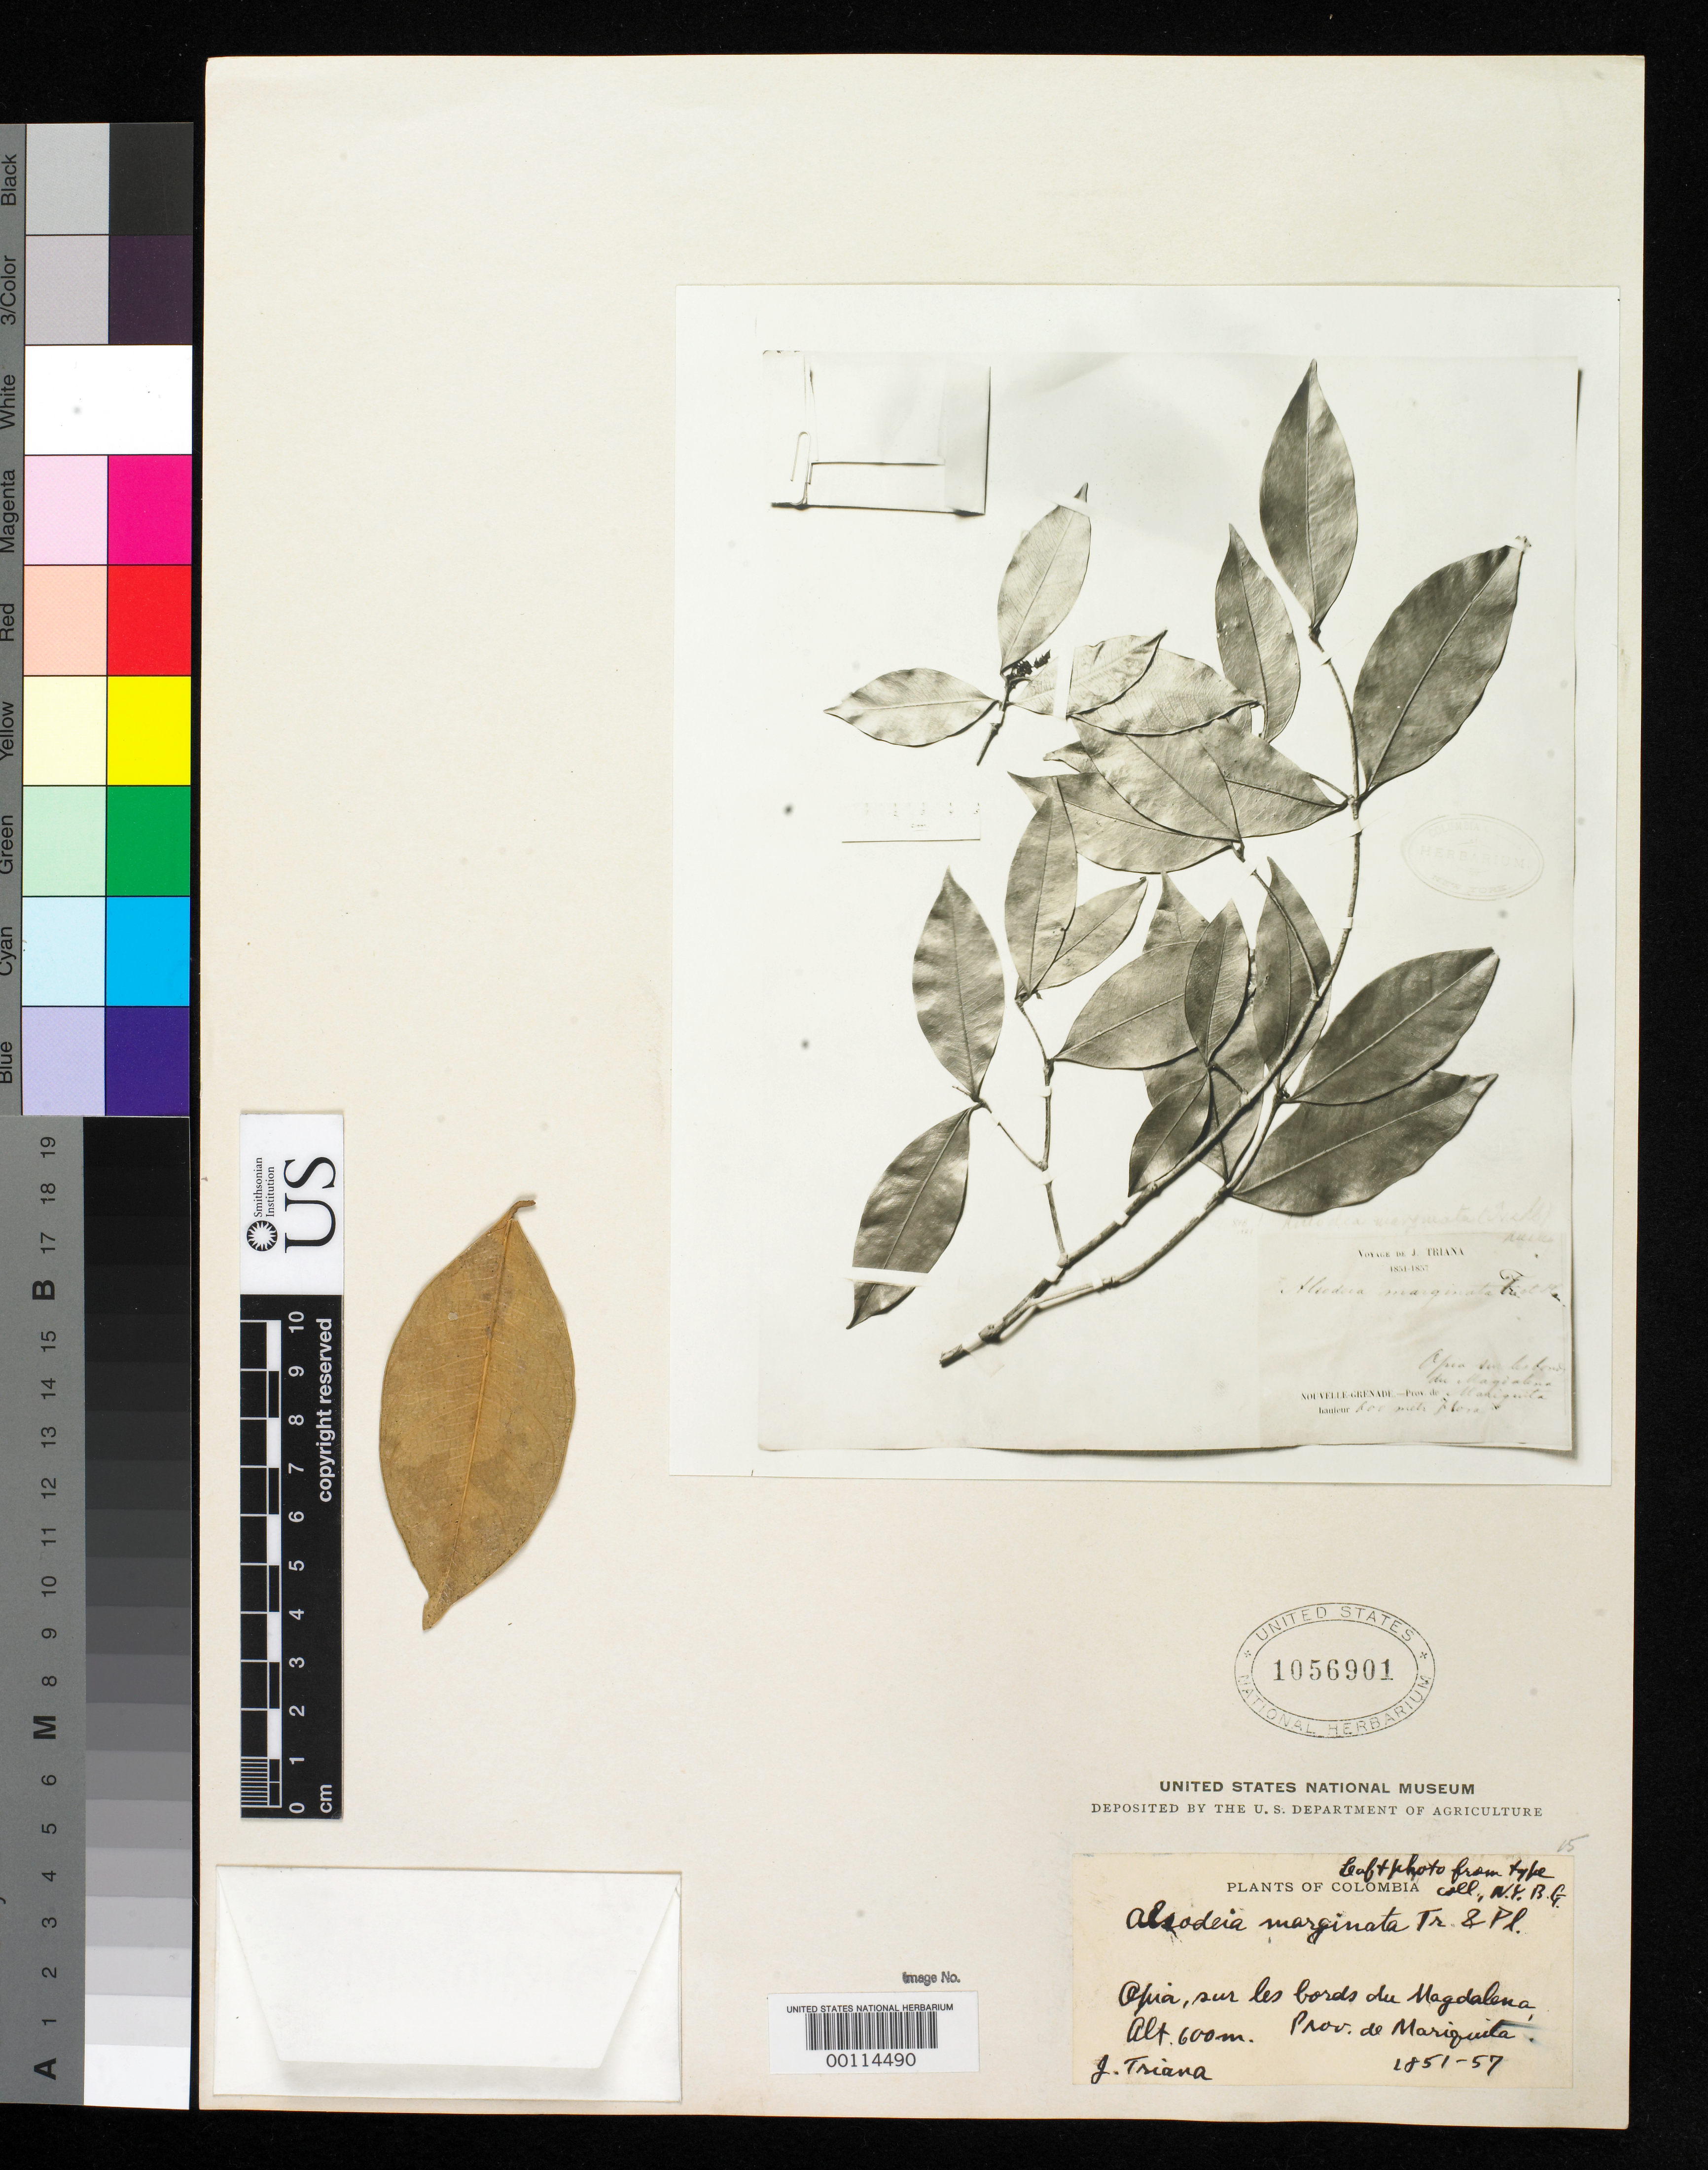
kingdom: Plantae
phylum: Tracheophyta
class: Magnoliopsida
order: Malpighiales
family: Violaceae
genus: Alsodeia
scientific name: Alsodeia marginata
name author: Triana & Planch.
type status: Type Material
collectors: J. J. Triana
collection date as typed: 1851 to -- --- 1857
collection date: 1851/1857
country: Colombia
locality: Mariquita, Magdalena River.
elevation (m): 600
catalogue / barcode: US 1056901